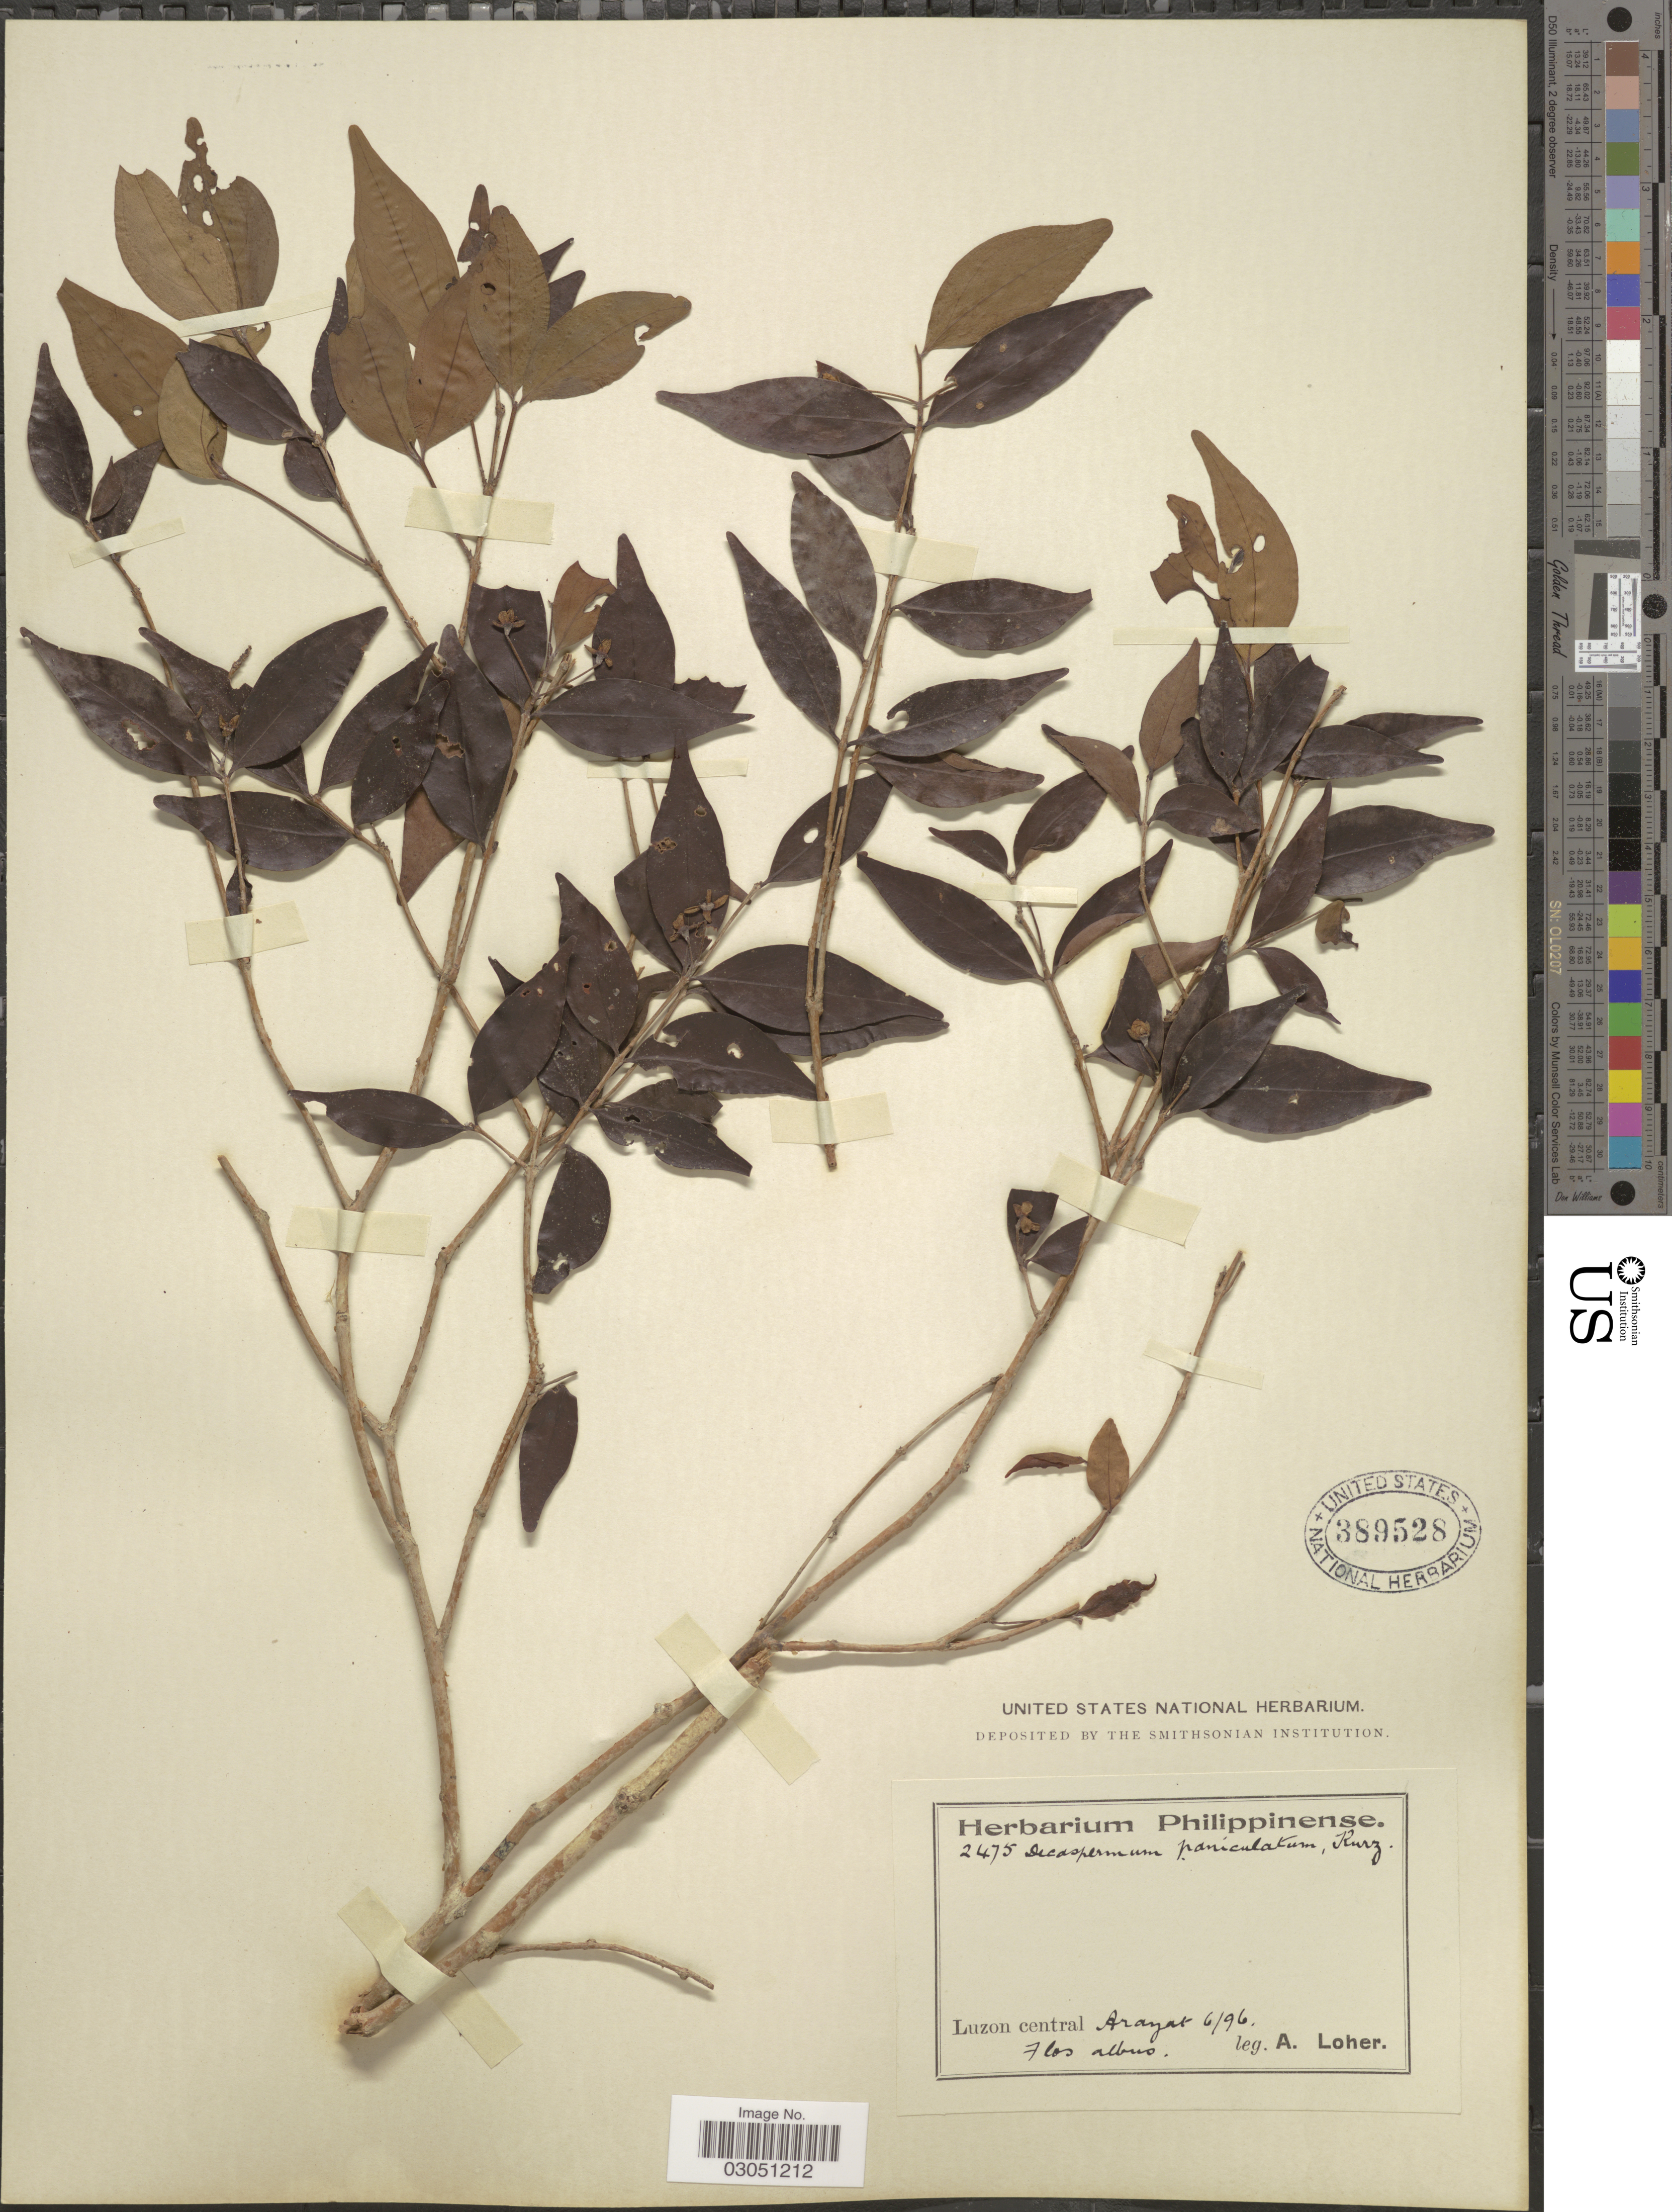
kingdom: Plantae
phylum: Tracheophyta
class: Magnoliopsida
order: Myrtales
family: Myrtaceae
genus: Decaspermum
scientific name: Decaspermum fruticosum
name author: J.R. Forst. & G. Forst.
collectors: A. Loher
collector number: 2475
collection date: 1896-06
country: Philippines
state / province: Central Luzon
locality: Luzon central. Arayat.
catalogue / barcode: US 389528